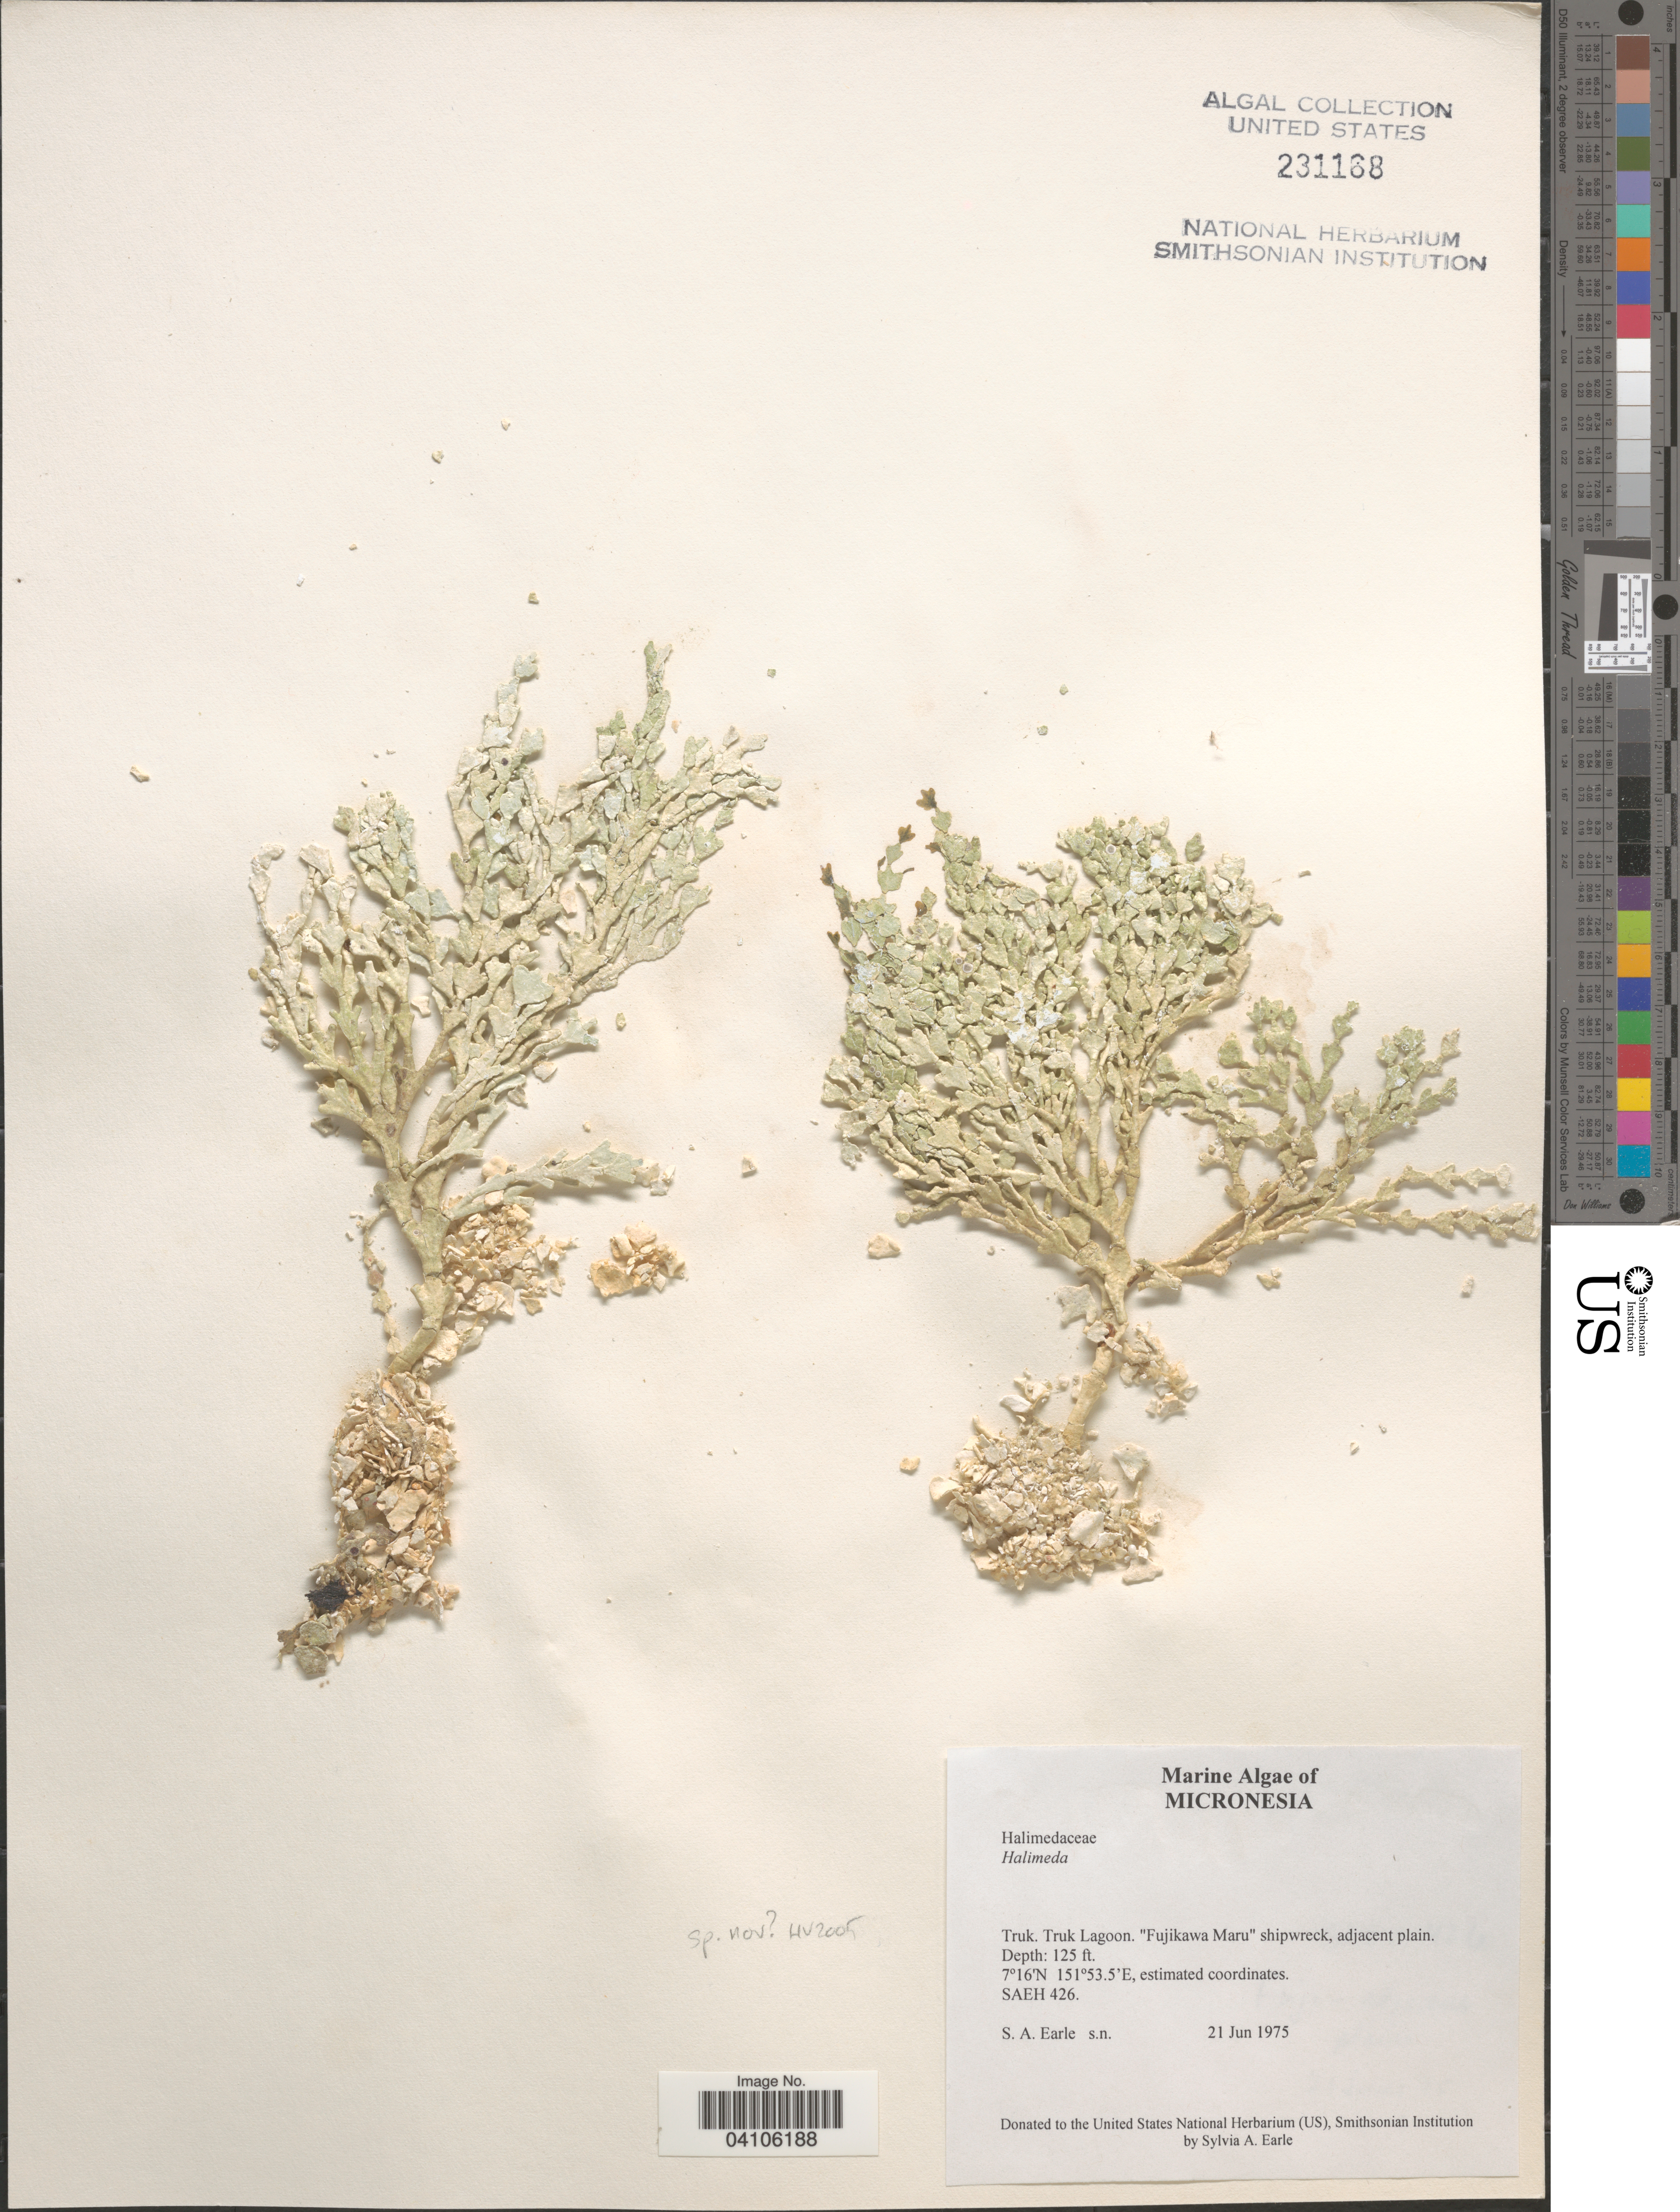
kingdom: Plantae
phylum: Chlorophyta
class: Ulvophyceae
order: Bryopsidales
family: Halimedaceae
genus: Halimeda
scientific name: Halimeda sp.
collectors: S. A. Earle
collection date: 1975-06-21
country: Micronesia, Federated States of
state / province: Truk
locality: Truk Lagoon. "Fujikawa Maru" shipwreck, adjacent plain. SAEH 426.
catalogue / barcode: US 231168